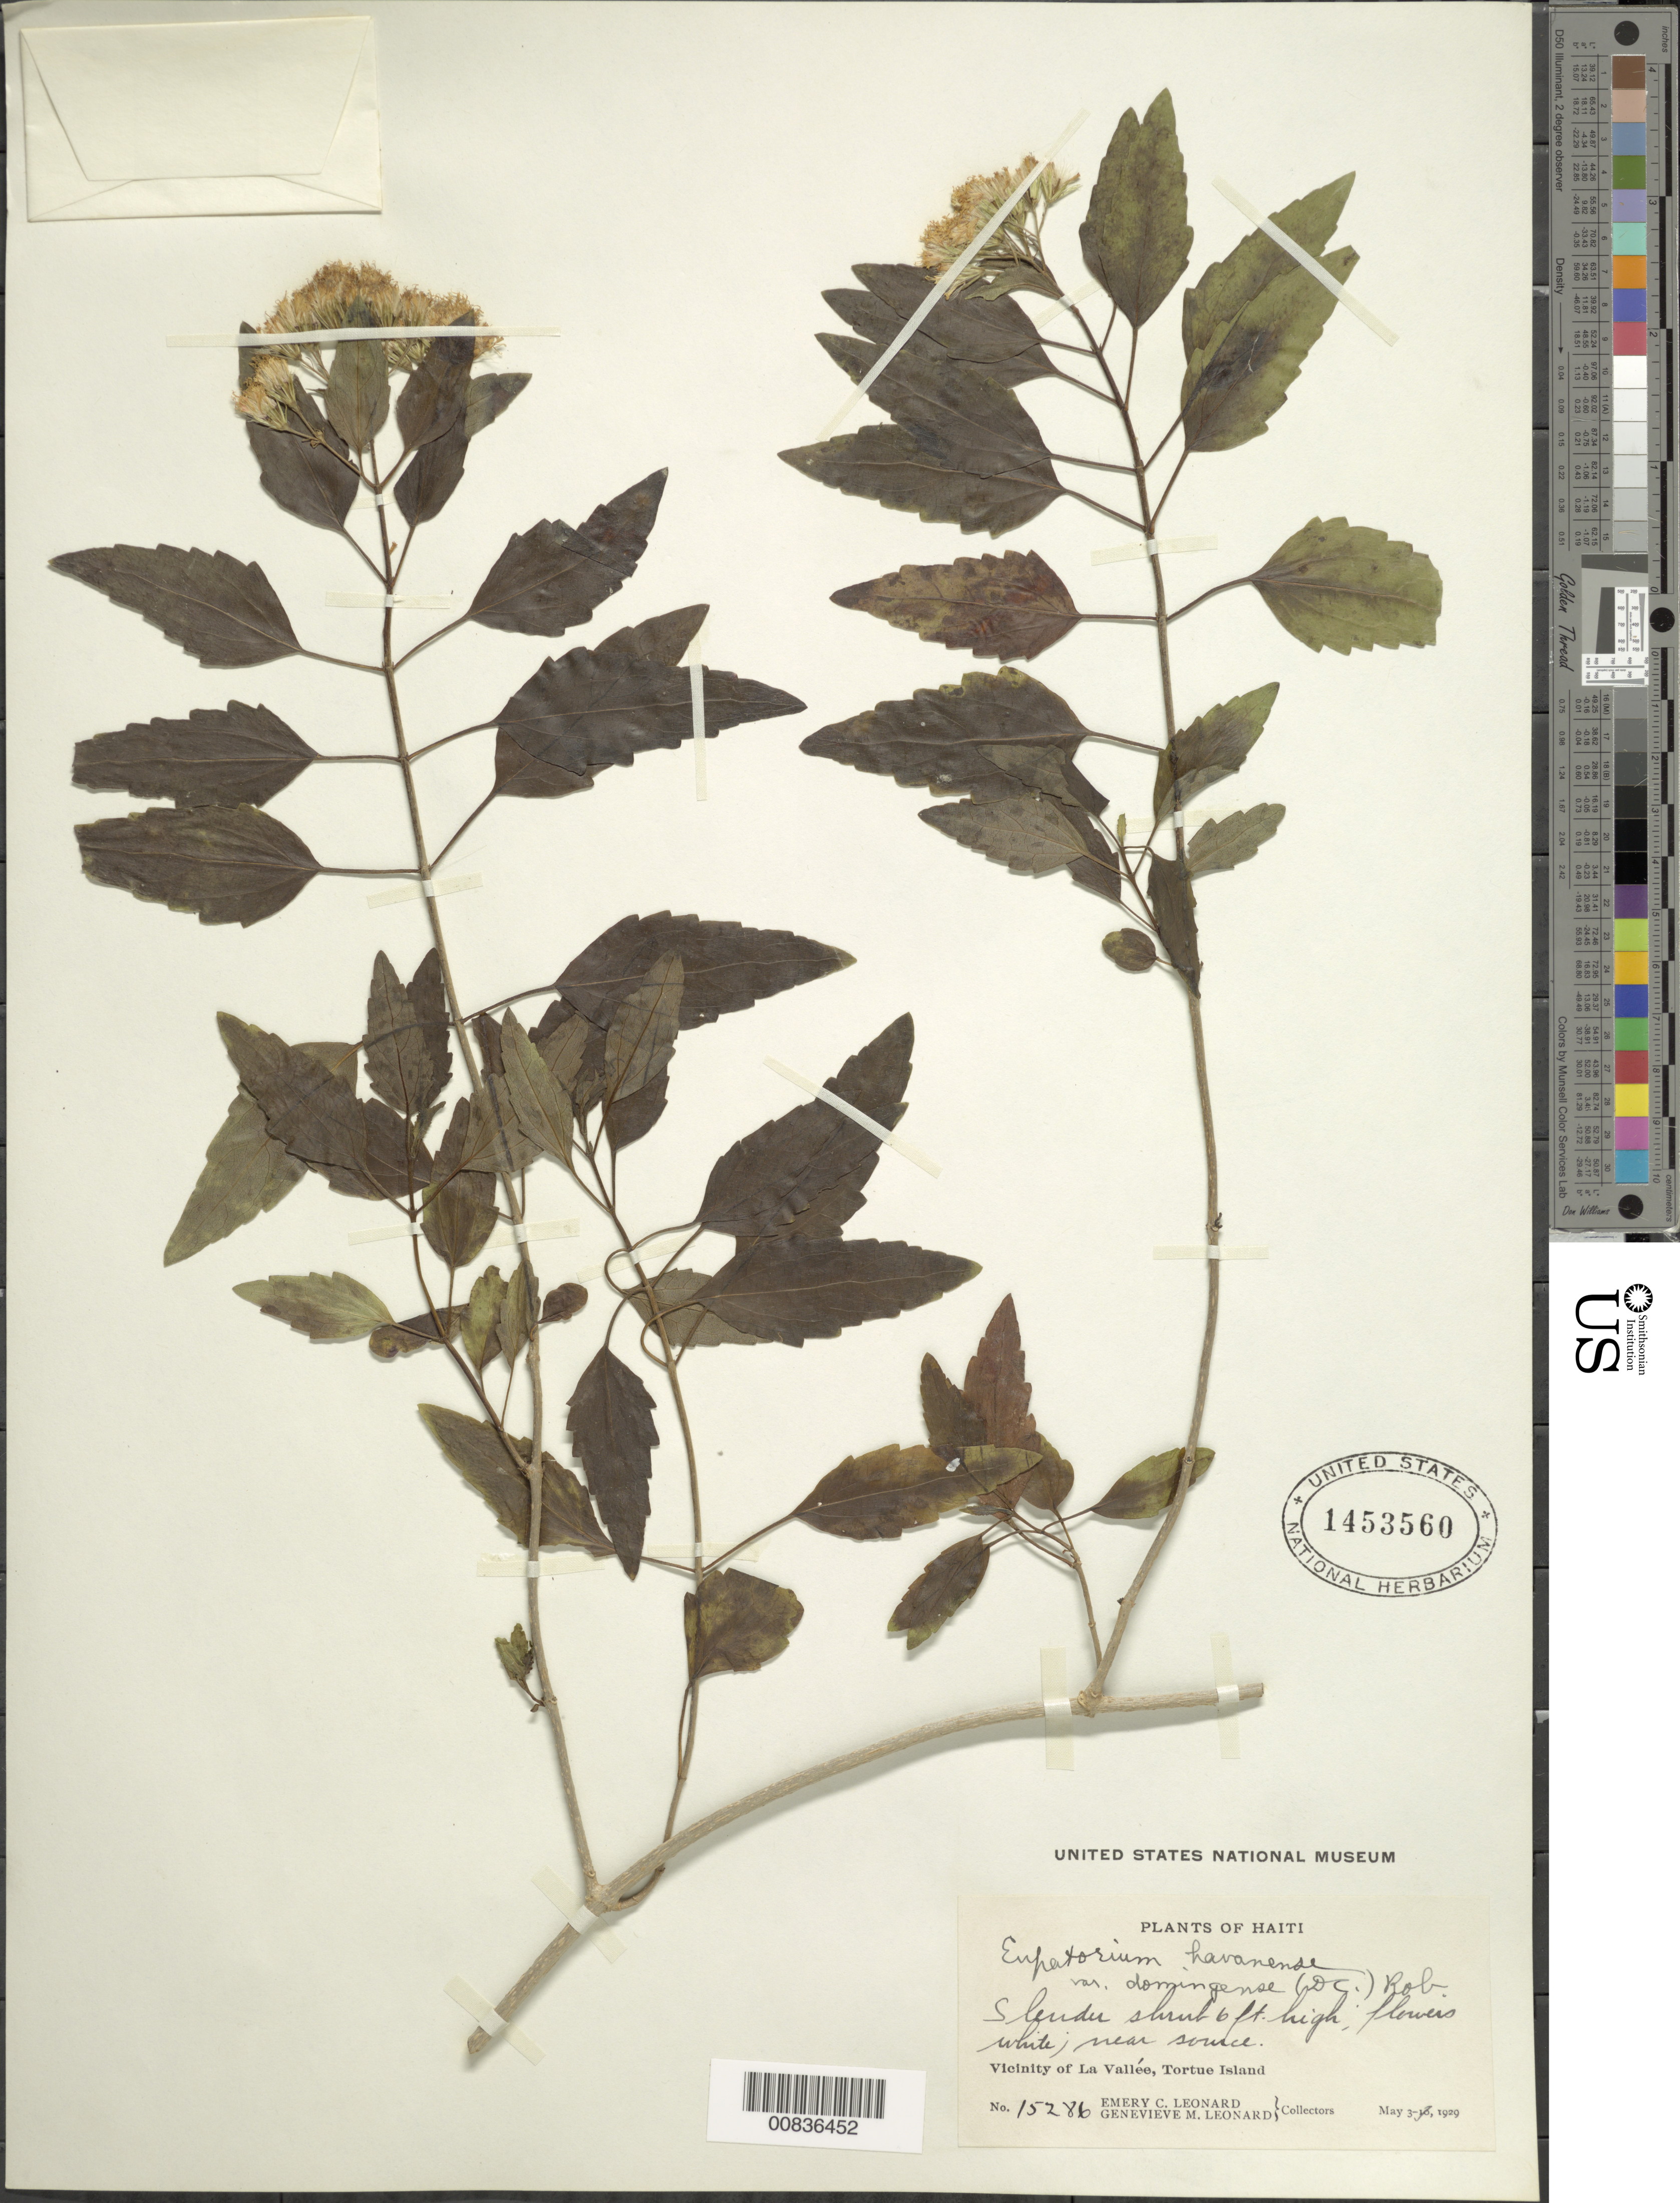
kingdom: Plantae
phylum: Tracheophyta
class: Magnoliopsida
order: Asterales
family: Asteraceae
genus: Ageratina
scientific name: Ageratina havanensis var. domingense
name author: (DC.) H. Rob.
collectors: E. C. Leonard & G. M. Leonard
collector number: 15286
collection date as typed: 03 May 1929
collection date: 1929-05-03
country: Haiti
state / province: Nord-Ouest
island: Île de la Tortue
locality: Vicinity of La Vallée, near source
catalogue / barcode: US 1453560